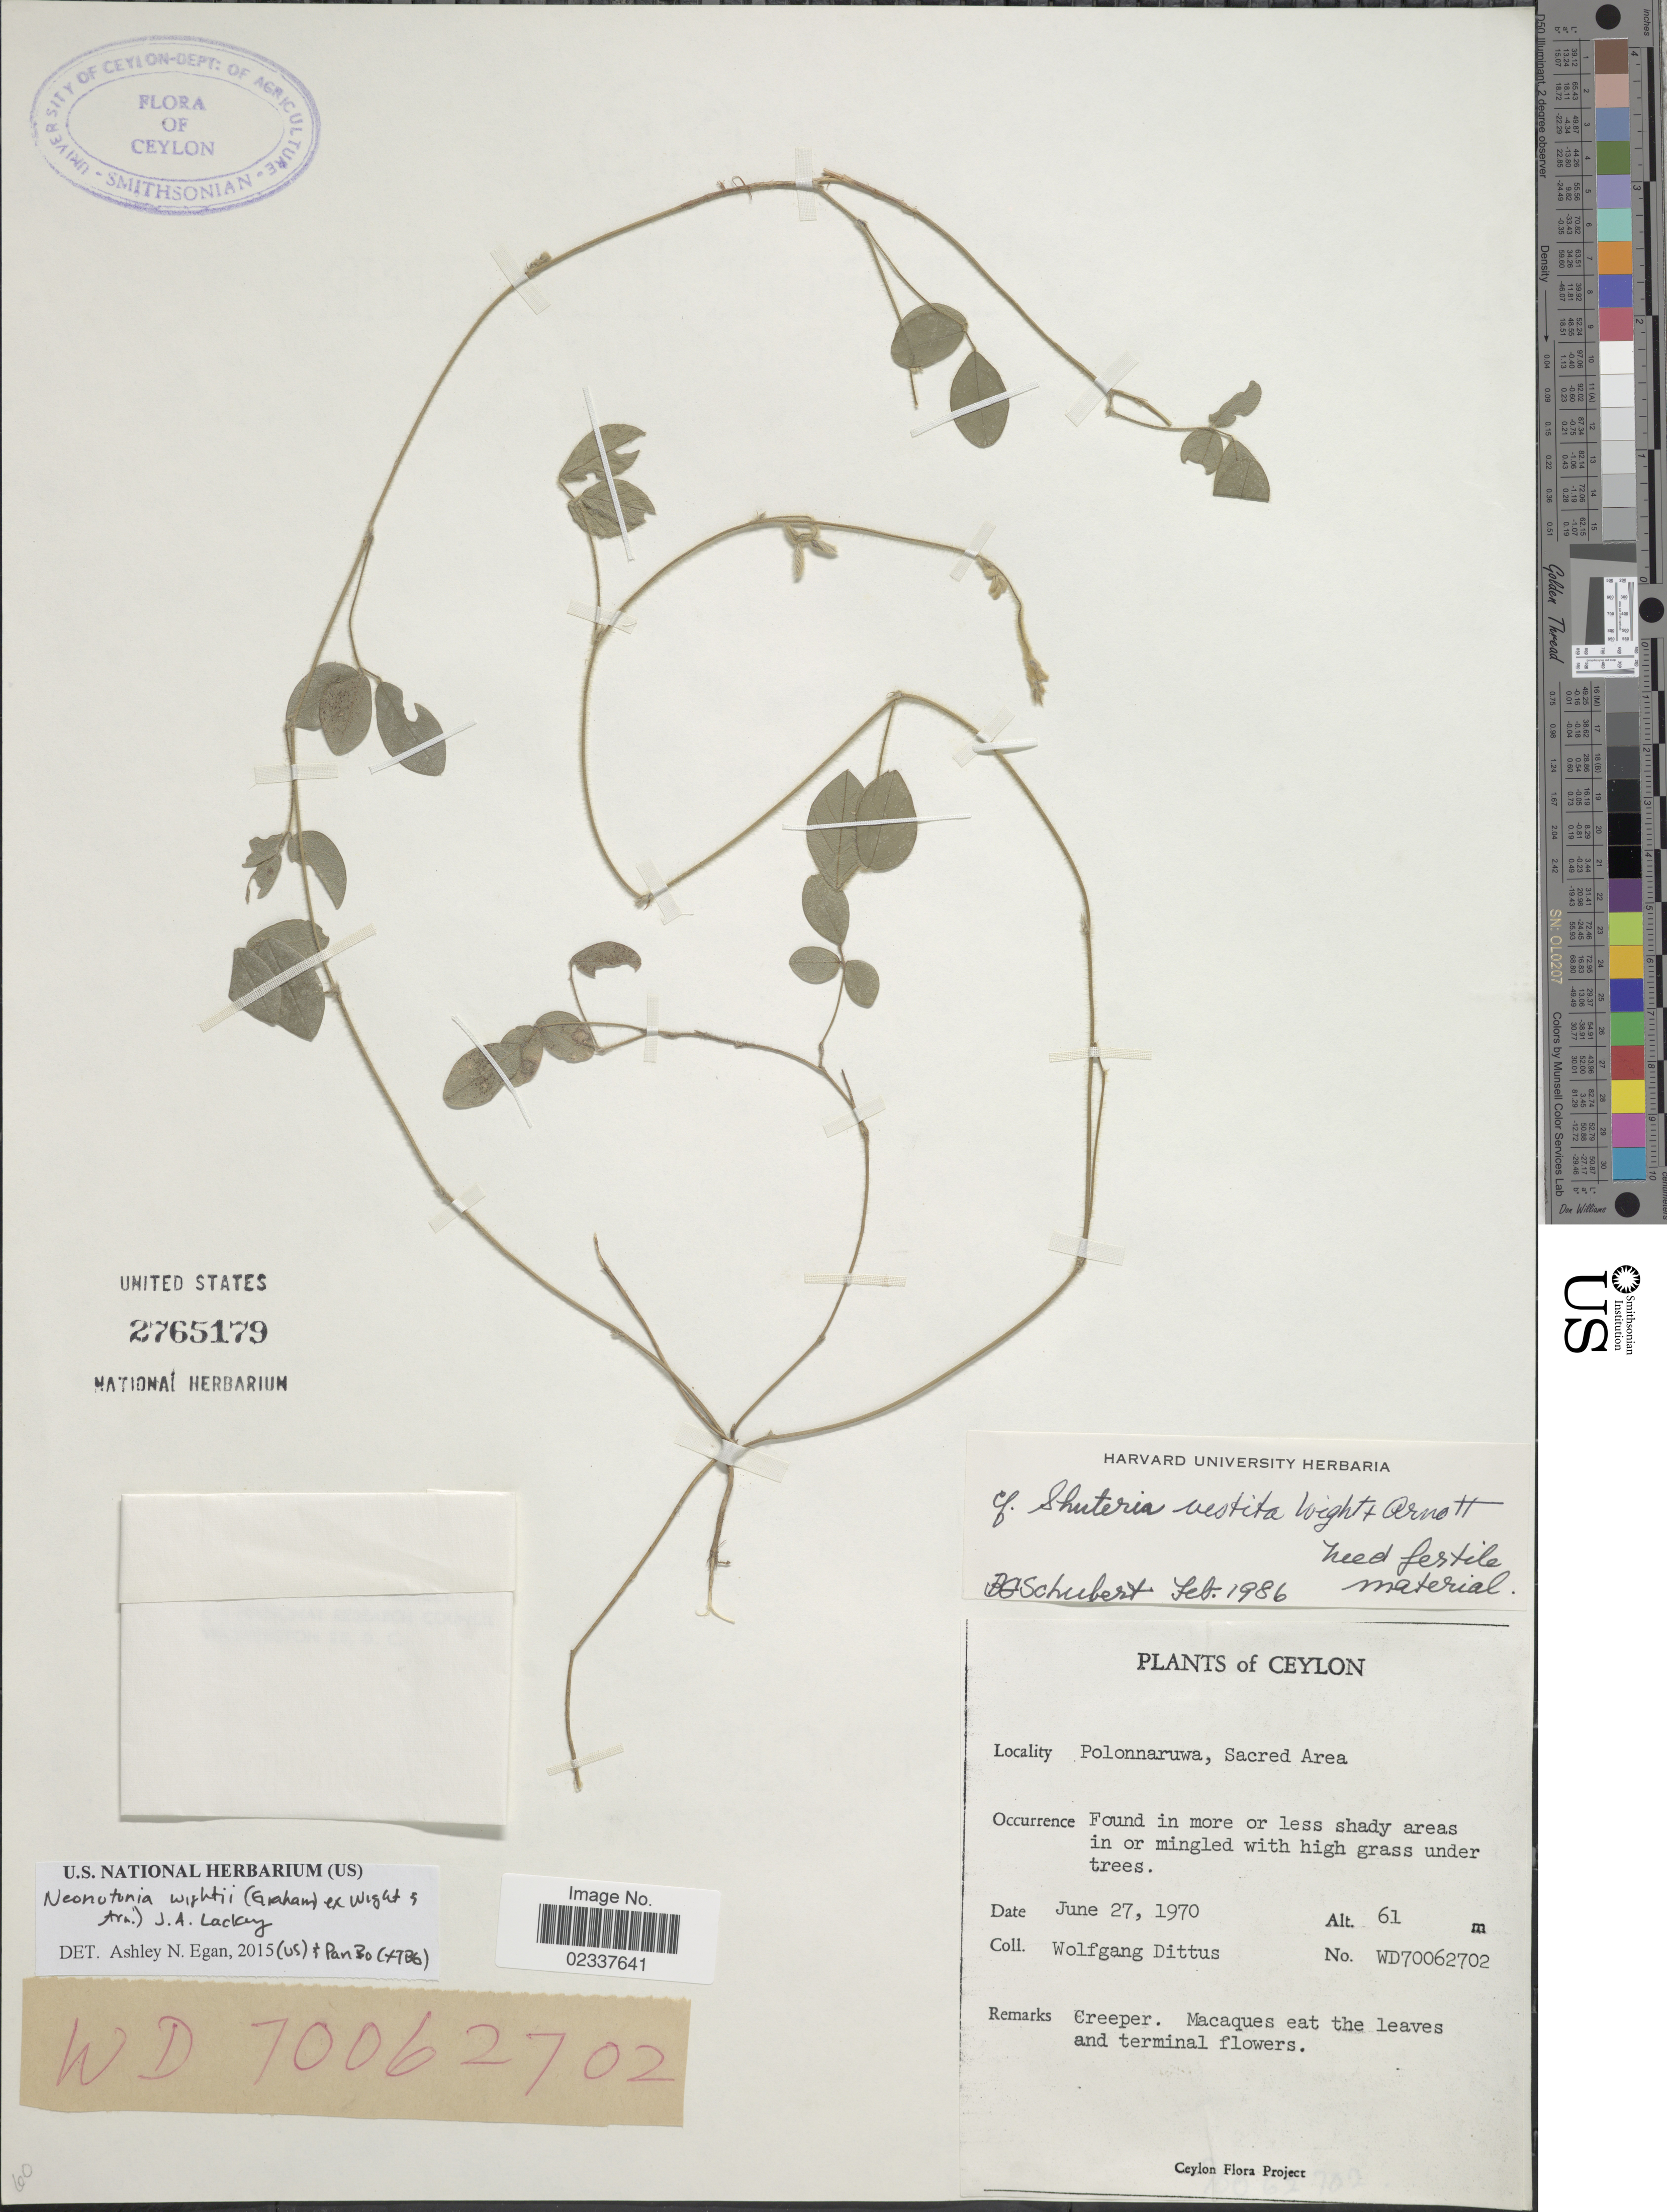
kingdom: Plantae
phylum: Tracheophyta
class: Magnoliopsida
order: Fabales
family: Fabaceae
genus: Neonotonia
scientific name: Neonotonia wightii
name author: (Arn.) J.A. Lackey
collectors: W. Dittus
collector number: WD70062702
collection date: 1970-06-27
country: Sri Lanka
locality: Ceylon, Polonnaruwa, Sacred Area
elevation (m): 61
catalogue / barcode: US 2765179